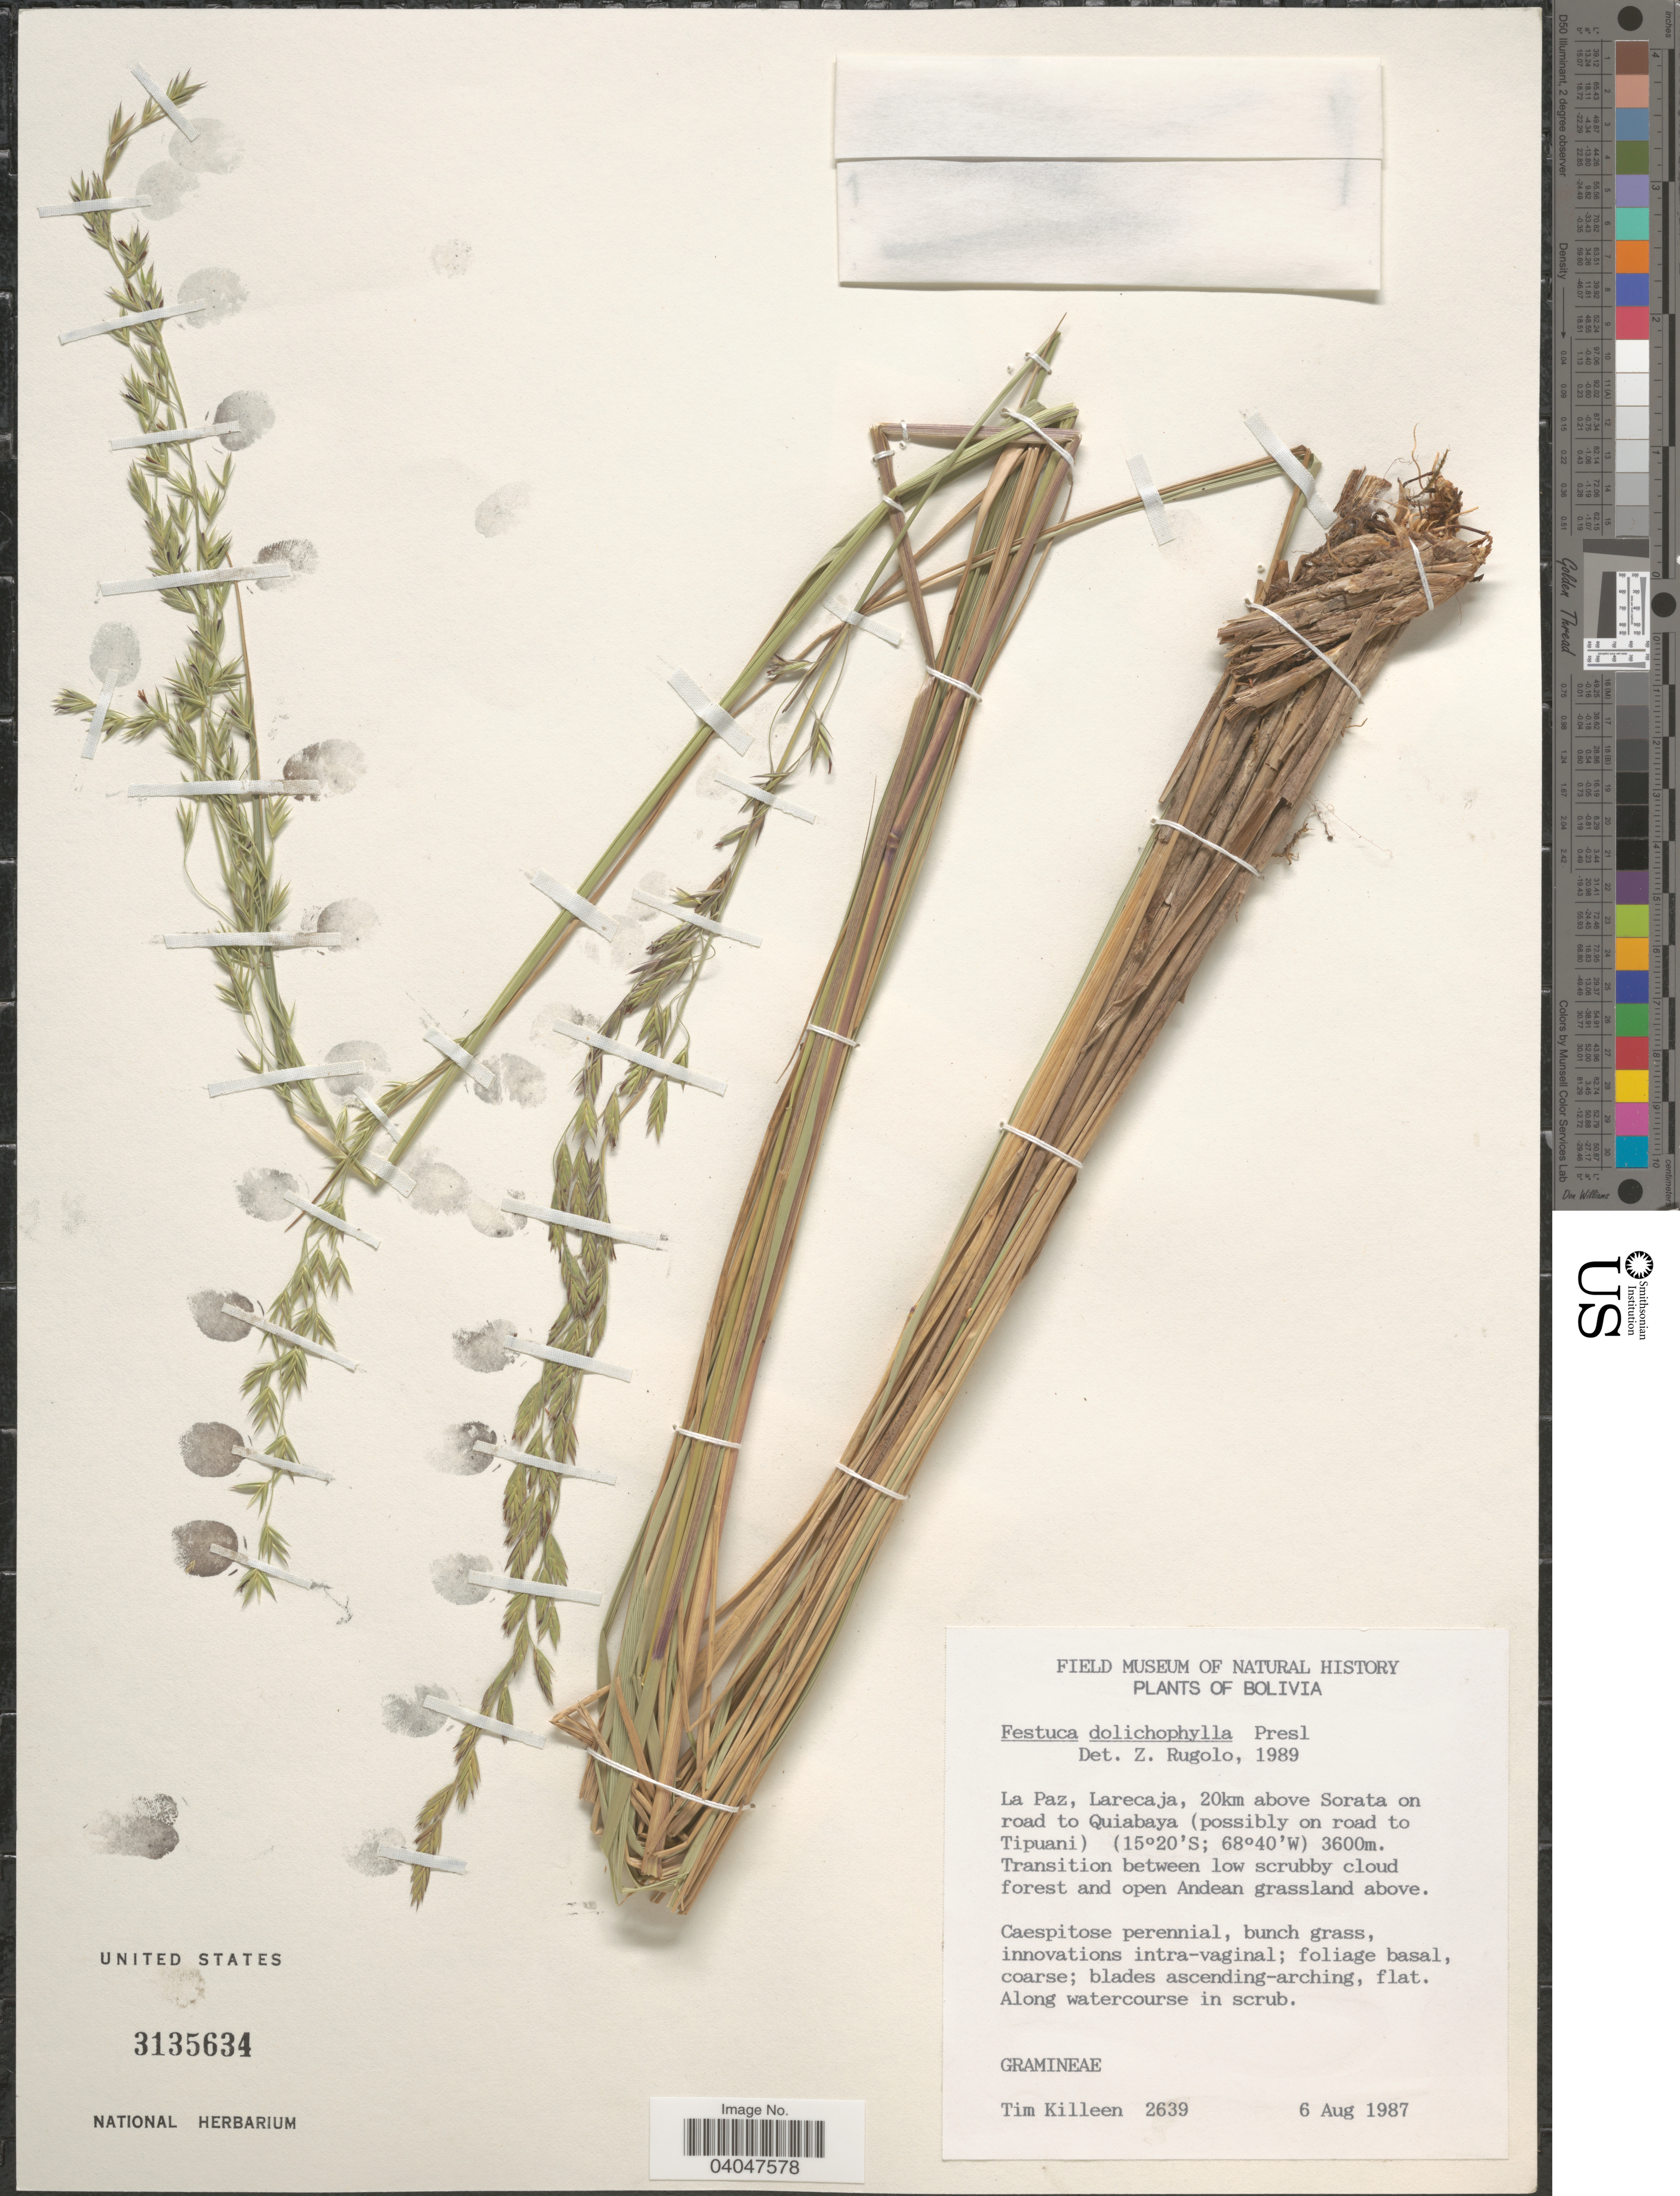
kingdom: Plantae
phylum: Tracheophyta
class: Liliopsida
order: Poales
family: Poaceae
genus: Festuca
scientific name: Festuca dolichophylla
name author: J. Presl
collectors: T. J. Killeen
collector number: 2639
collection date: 1987-08-06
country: Bolivia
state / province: La Paz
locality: Larecaja, 20km above Sorata on road to Quiabaya (possibly on road to Tipuani). Transition between low scrubby cloud forest and open Andean grassland above.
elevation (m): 3600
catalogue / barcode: US 3135634